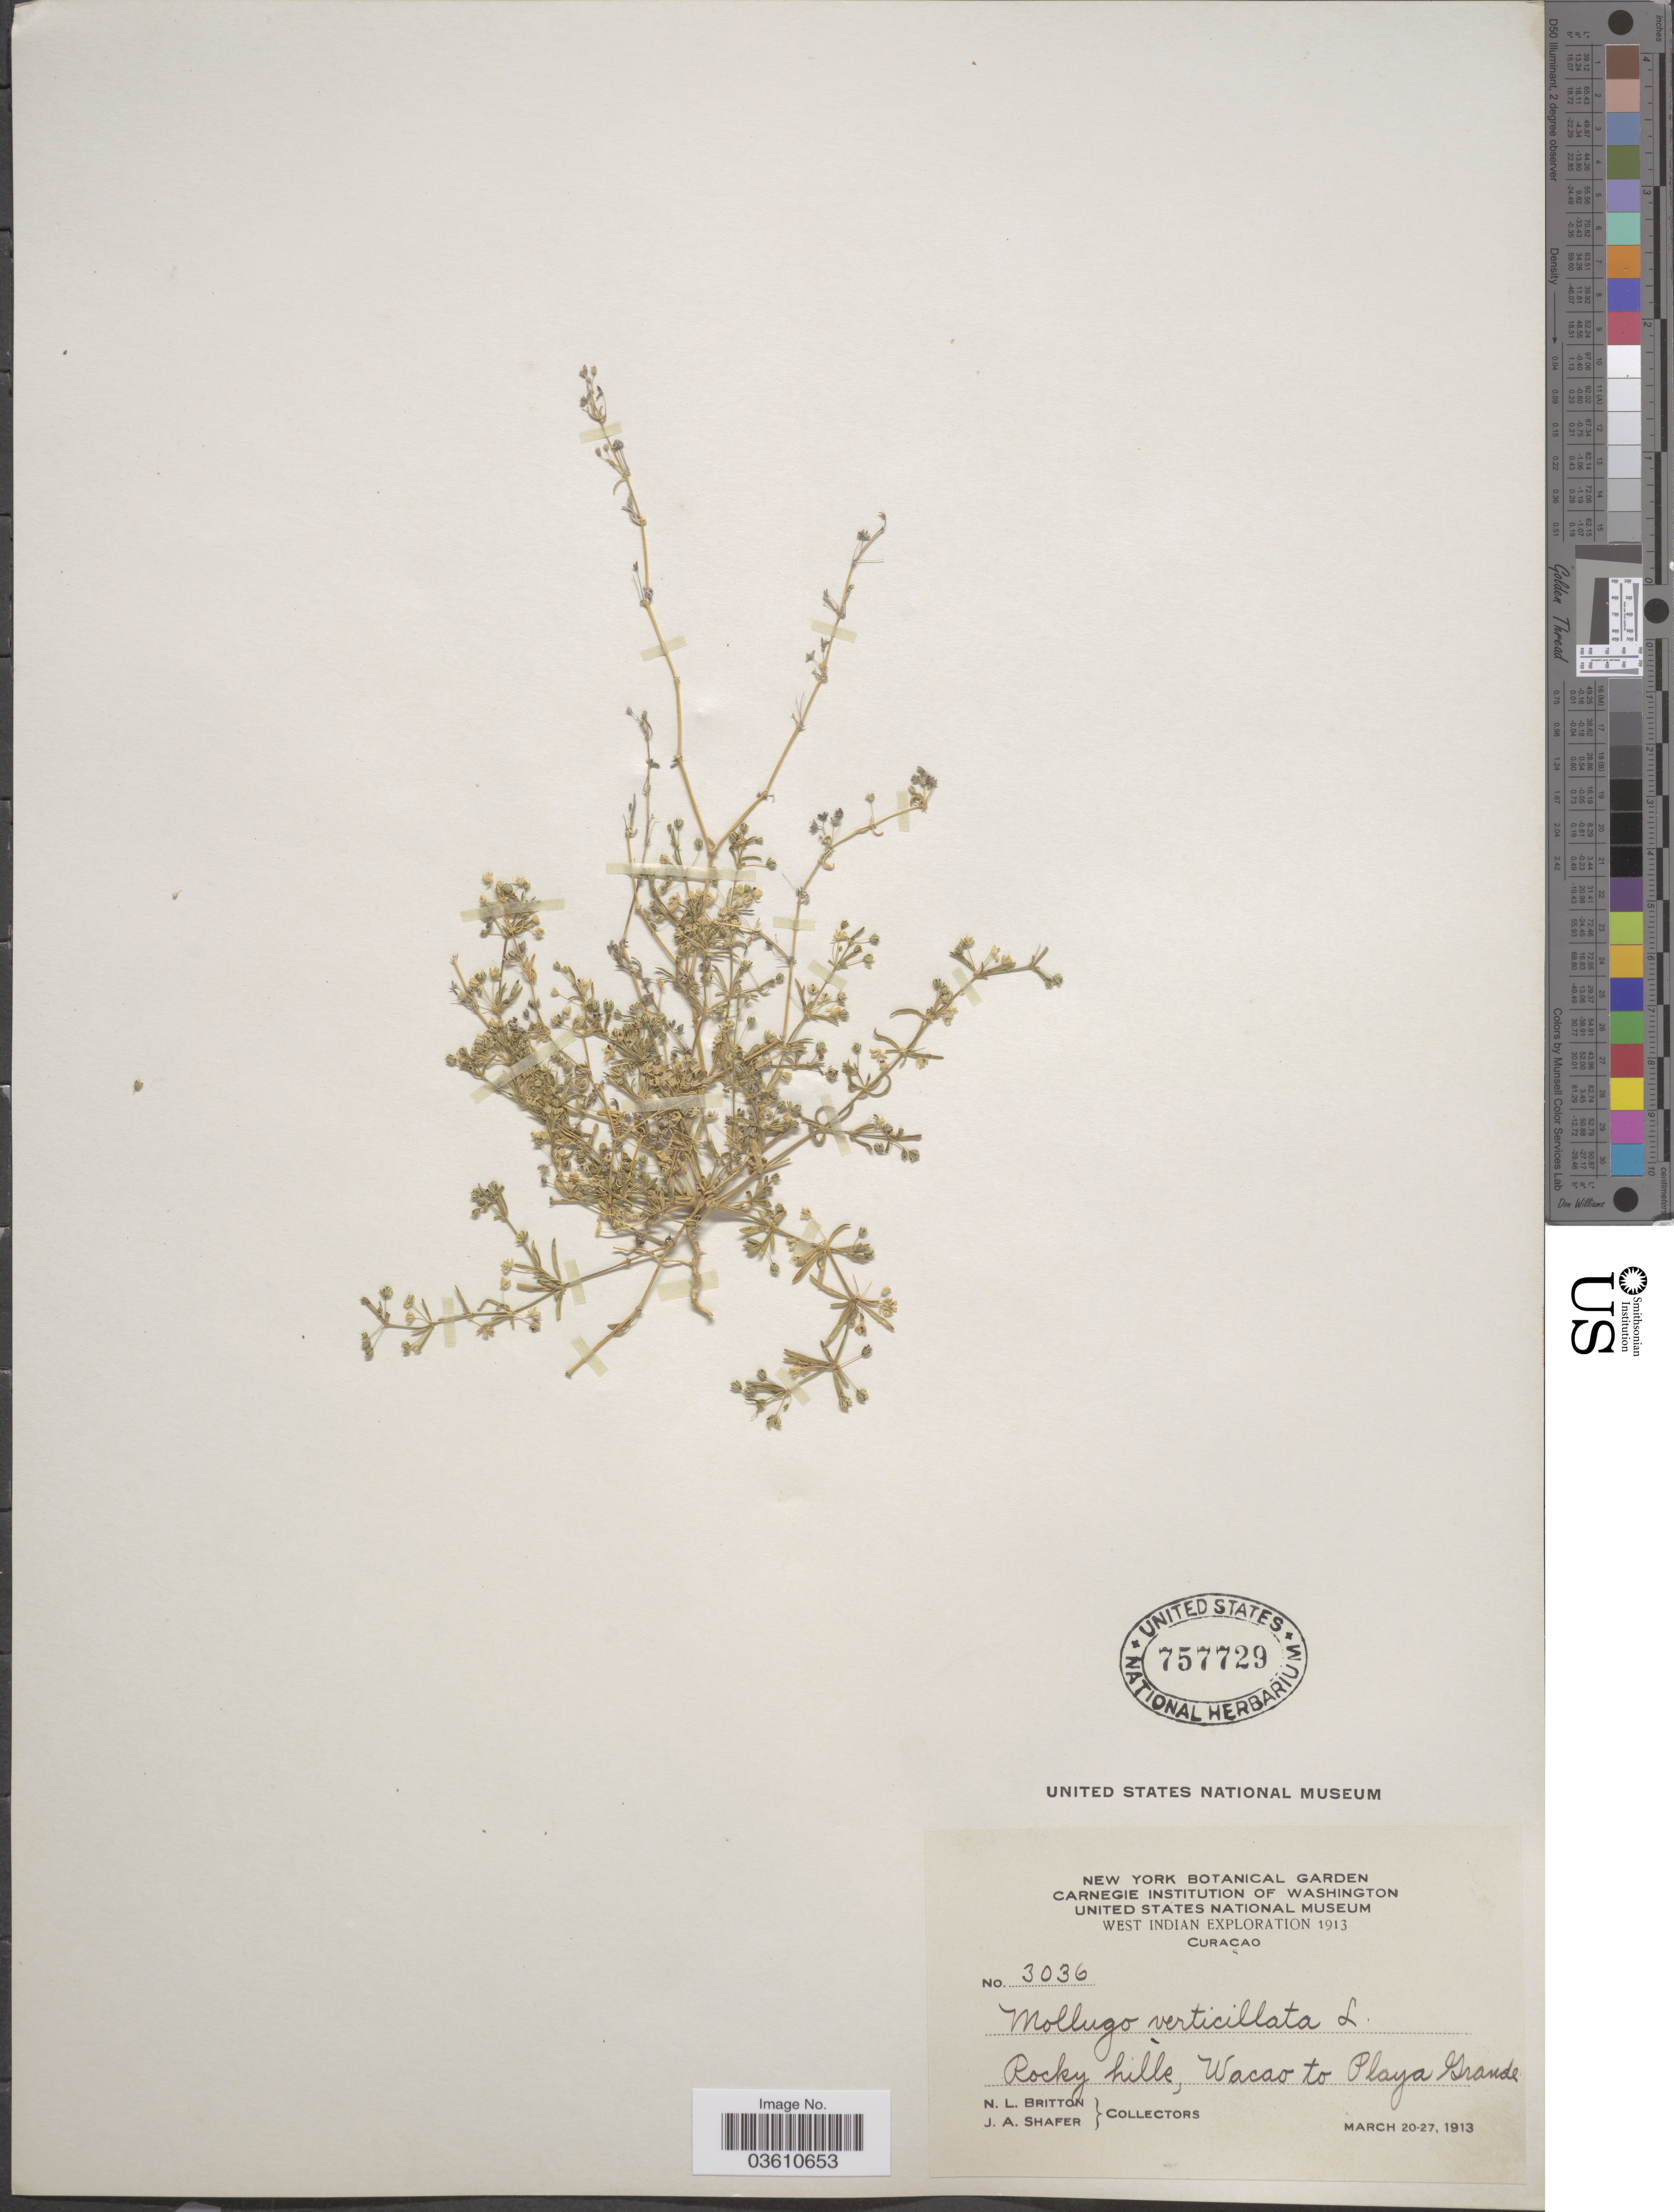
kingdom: Plantae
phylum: Tracheophyta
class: Magnoliopsida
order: Caryophyllales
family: Molluginaceae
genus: Mollugo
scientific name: Mollugo verticillata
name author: L.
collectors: N. Britton & J. A. Shafer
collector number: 3036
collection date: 1913-03-20/1913-03-27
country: Curaçao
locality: West Indian. Wacao to Playa Grande.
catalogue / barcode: US 757729